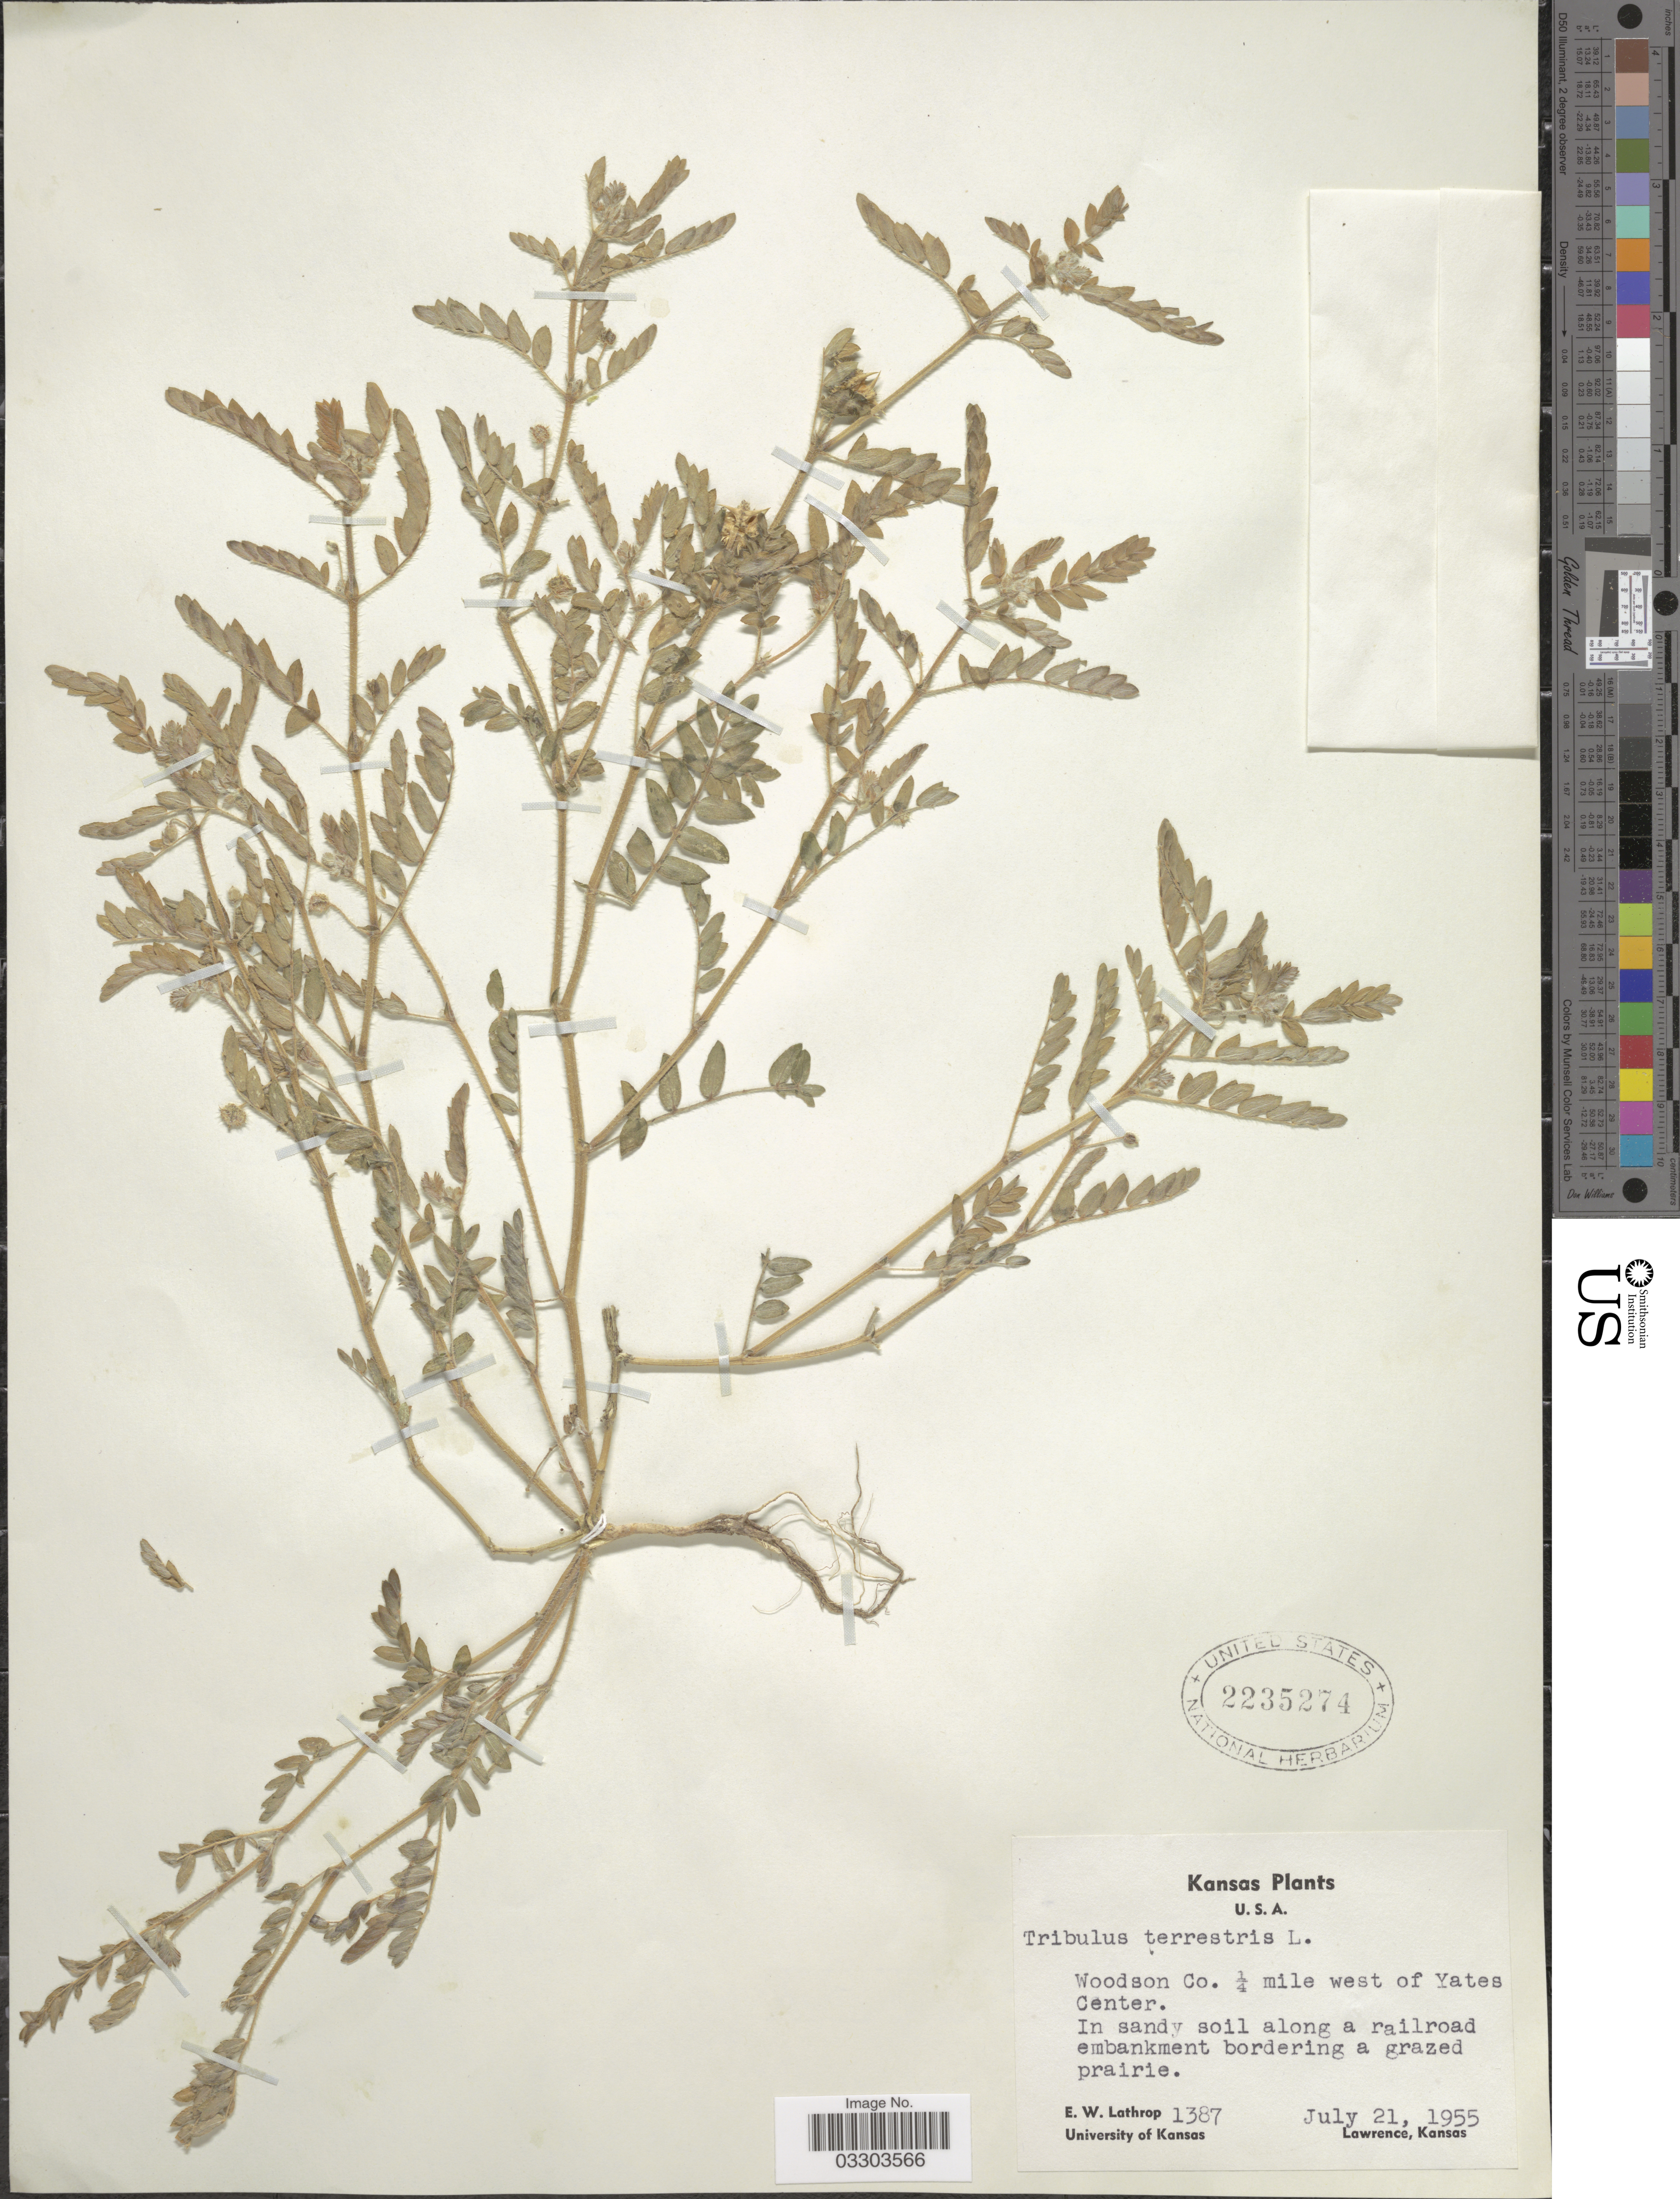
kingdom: Plantae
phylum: Tracheophyta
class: Magnoliopsida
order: Zygophyllales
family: Zygophyllaceae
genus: Tribulus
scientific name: Tribulus terrestris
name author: L.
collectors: E. W. Lathrop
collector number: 1387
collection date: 1955-07-21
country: United States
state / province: Kansas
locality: Woodson Co. ¼ mile west of Yates Center. Along a railroad embankment bordering a grazed prairie.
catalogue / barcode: US 2235274